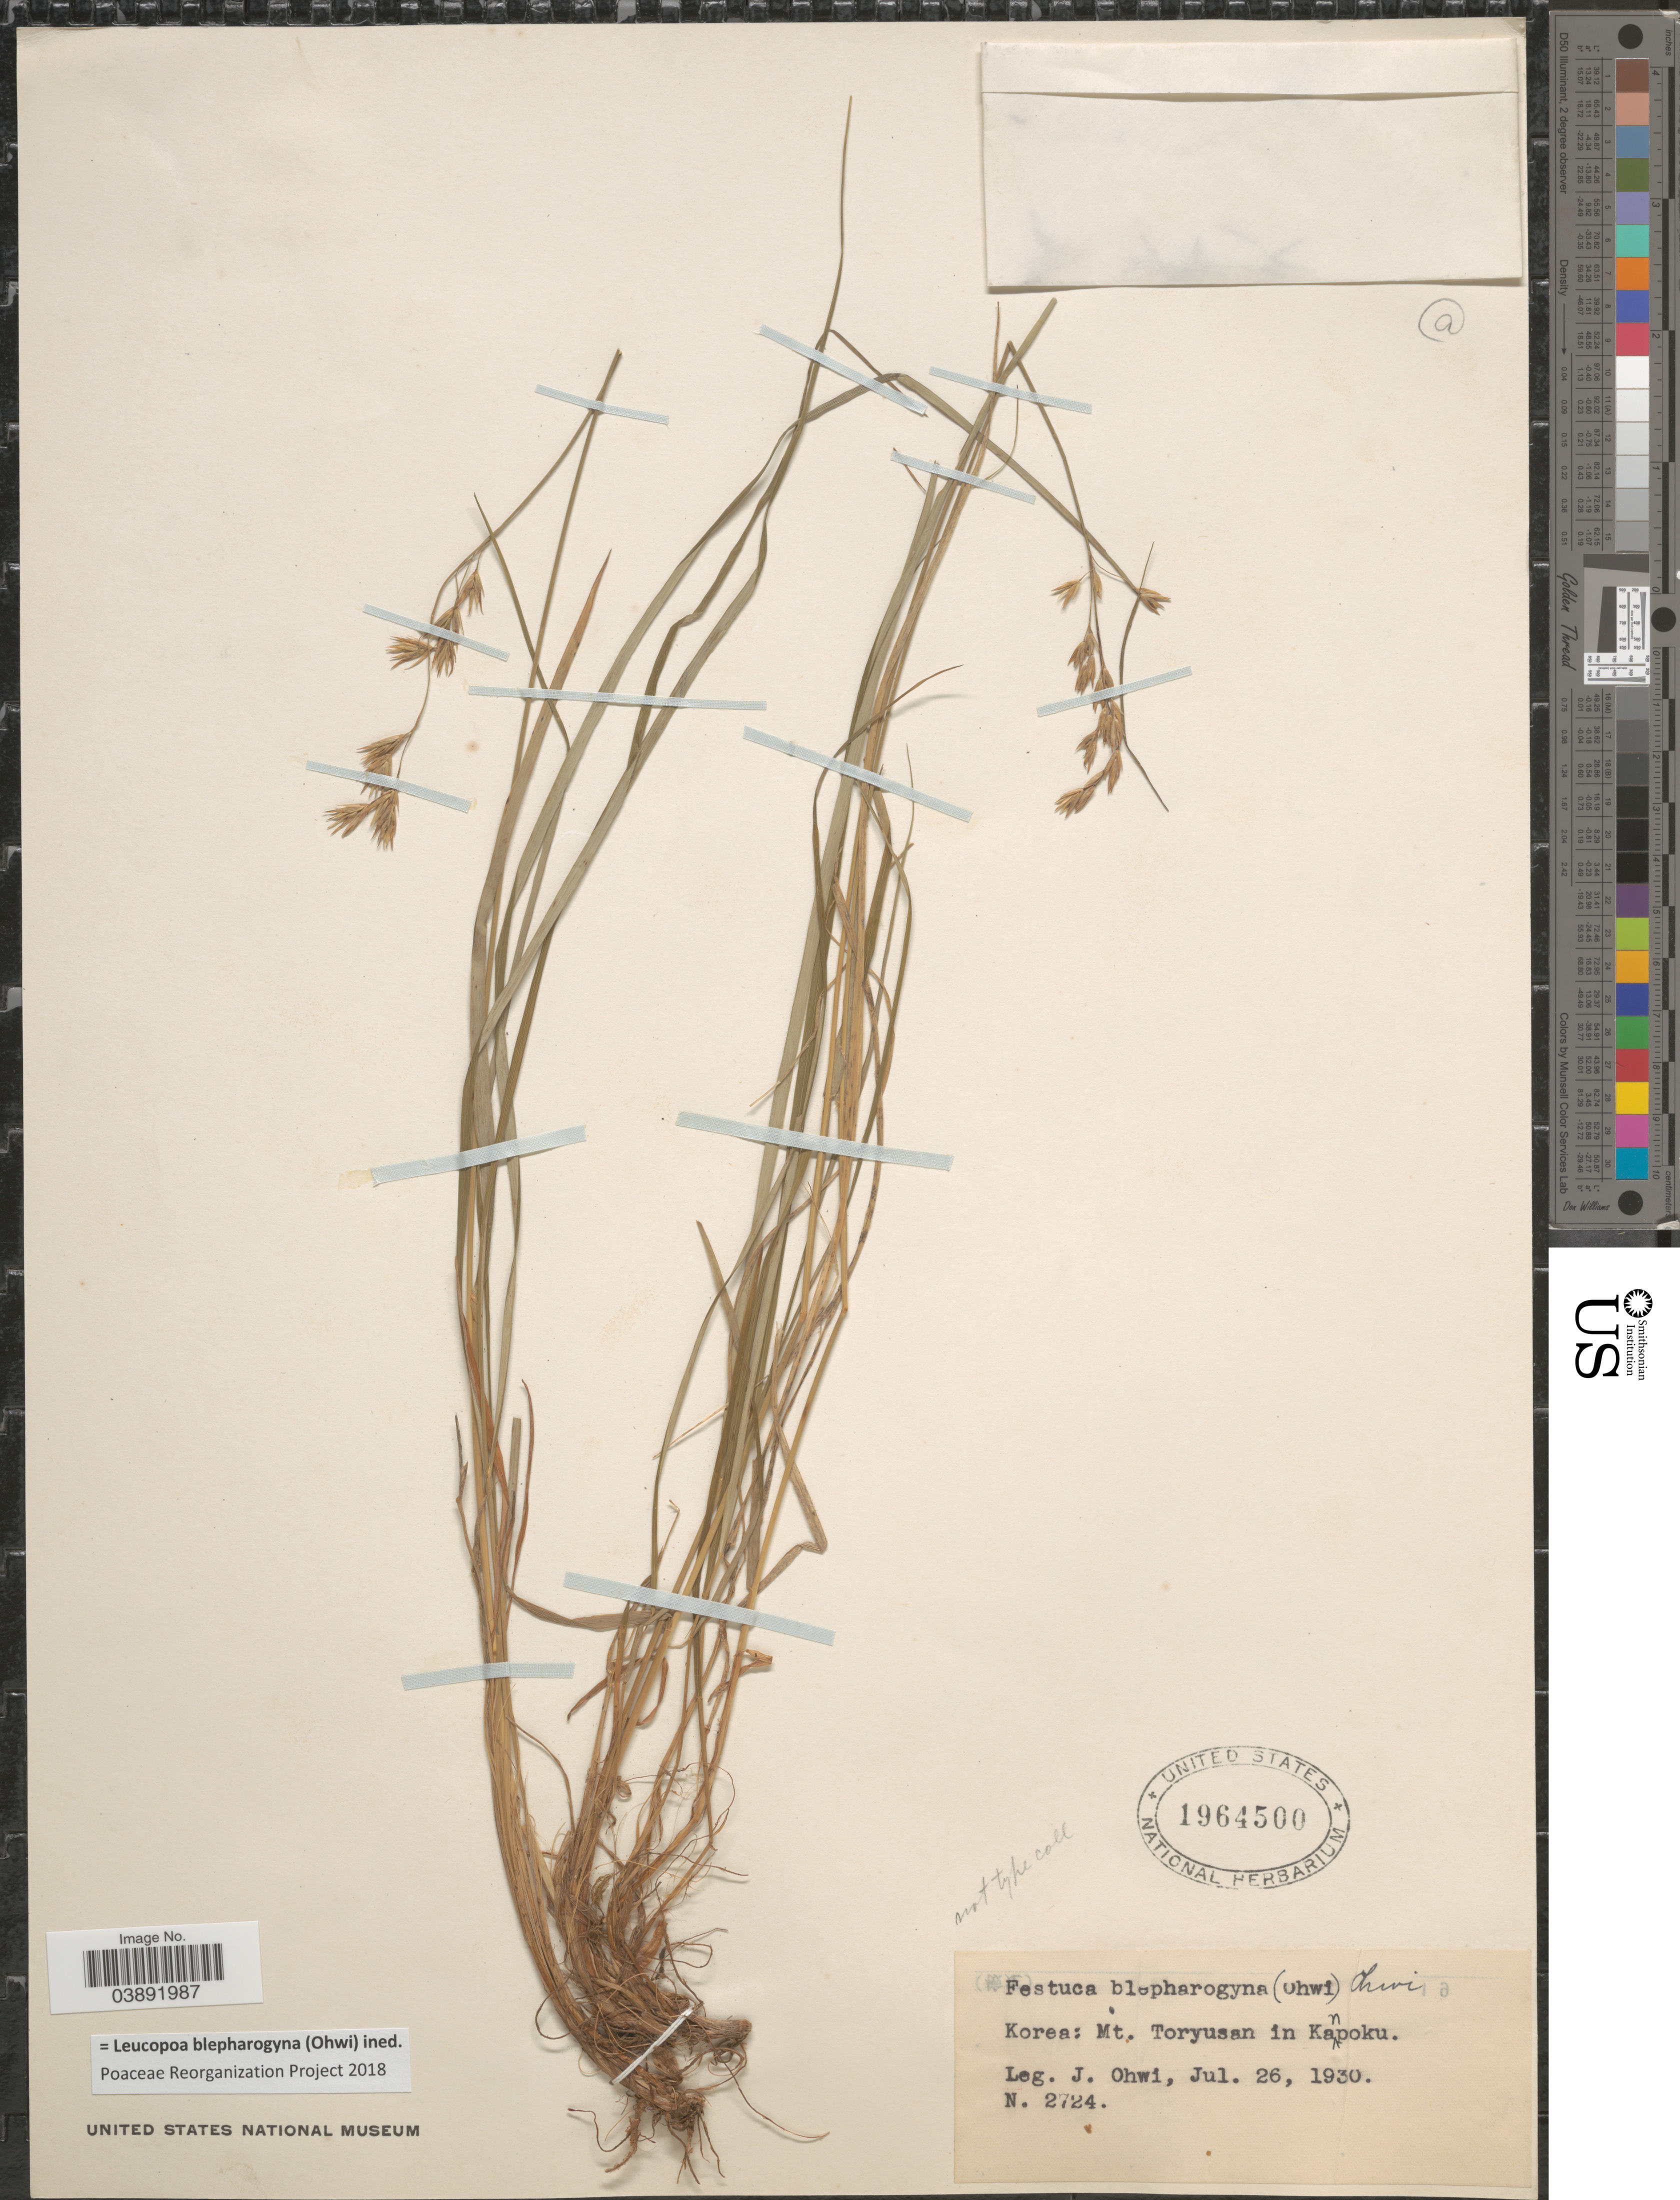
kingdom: Plantae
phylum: Tracheophyta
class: Liliopsida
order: Poales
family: Poaceae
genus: Leucopoa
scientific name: Leucopoa blepharogyna ined.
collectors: J. Ohwi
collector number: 2724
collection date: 1930-07-26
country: North Korea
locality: Mt. Toryusan in Kanpoku.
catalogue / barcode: US 1964500